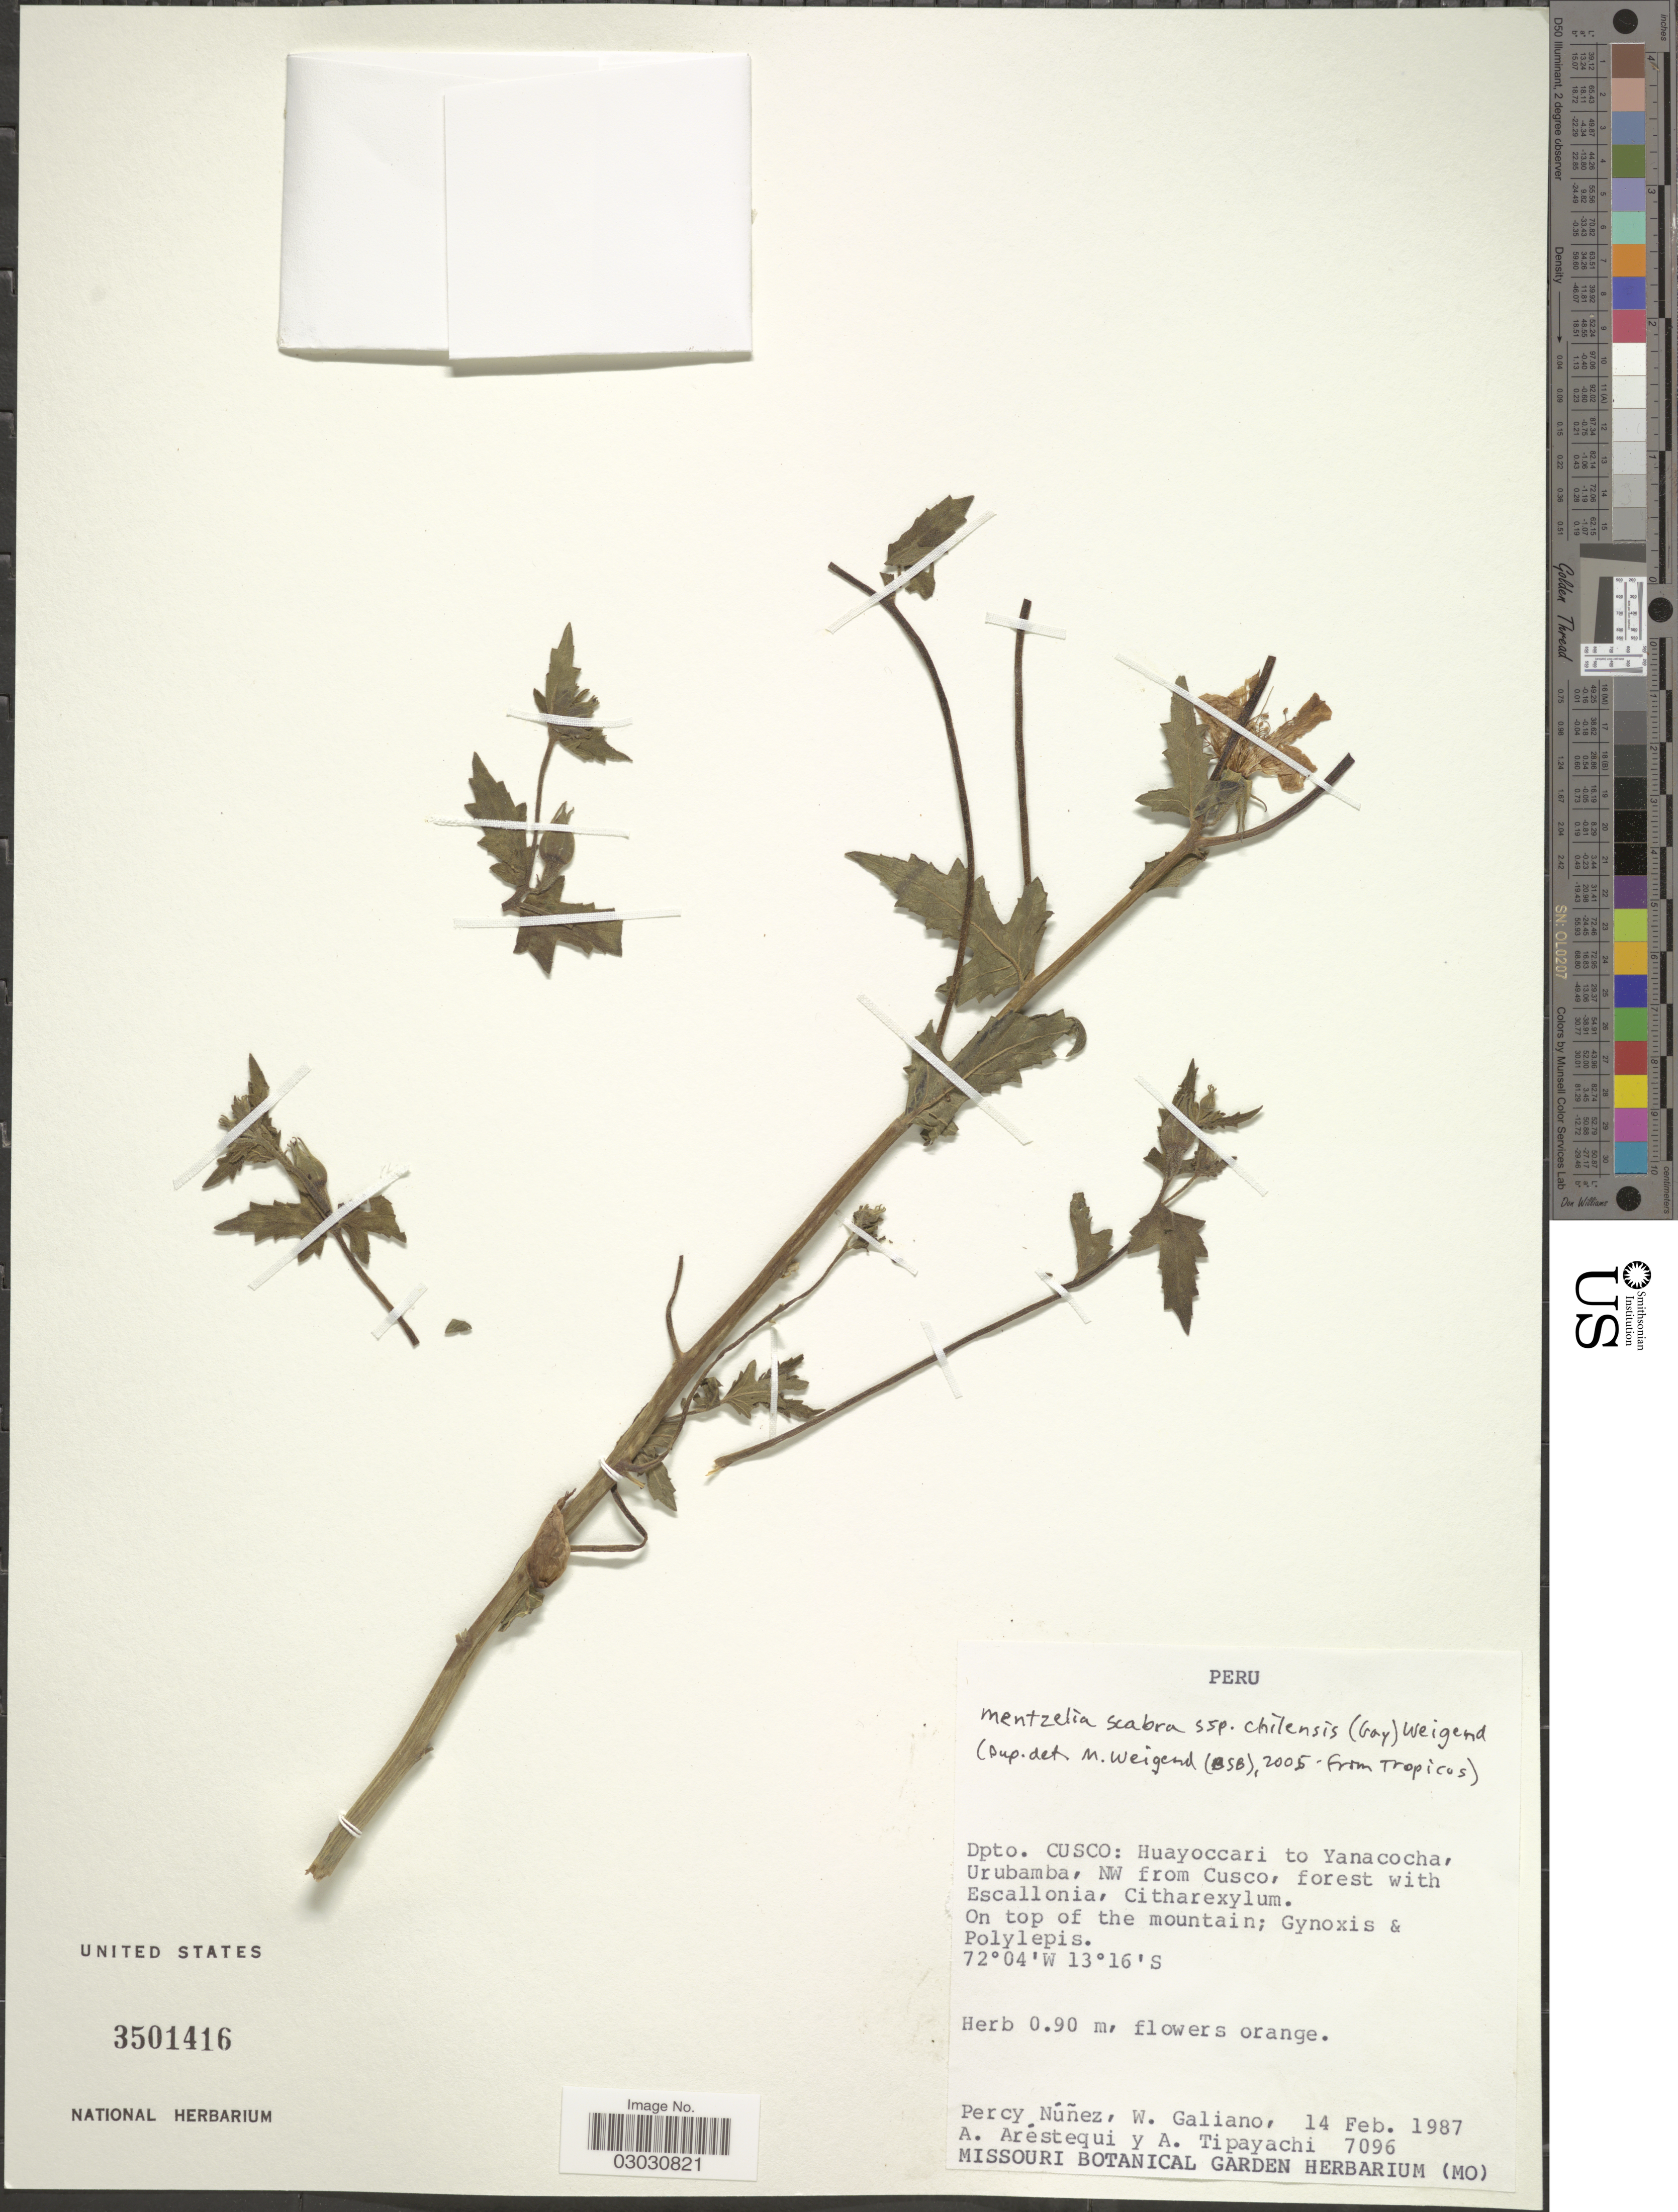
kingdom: Plantae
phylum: Tracheophyta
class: Magnoliopsida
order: Cornales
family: Loasaceae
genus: Mentzelia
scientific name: Mentzelia scabra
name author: Kunth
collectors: P. Nuñez V., W. Galiano, A. Aréstequi & A. Tipayachi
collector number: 7096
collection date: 1987-02-14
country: Peru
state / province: Cusco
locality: Dpto. Cusco: Huayoccari to Yanacocha. Urubamba, NW from Cusco.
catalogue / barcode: US 3501416